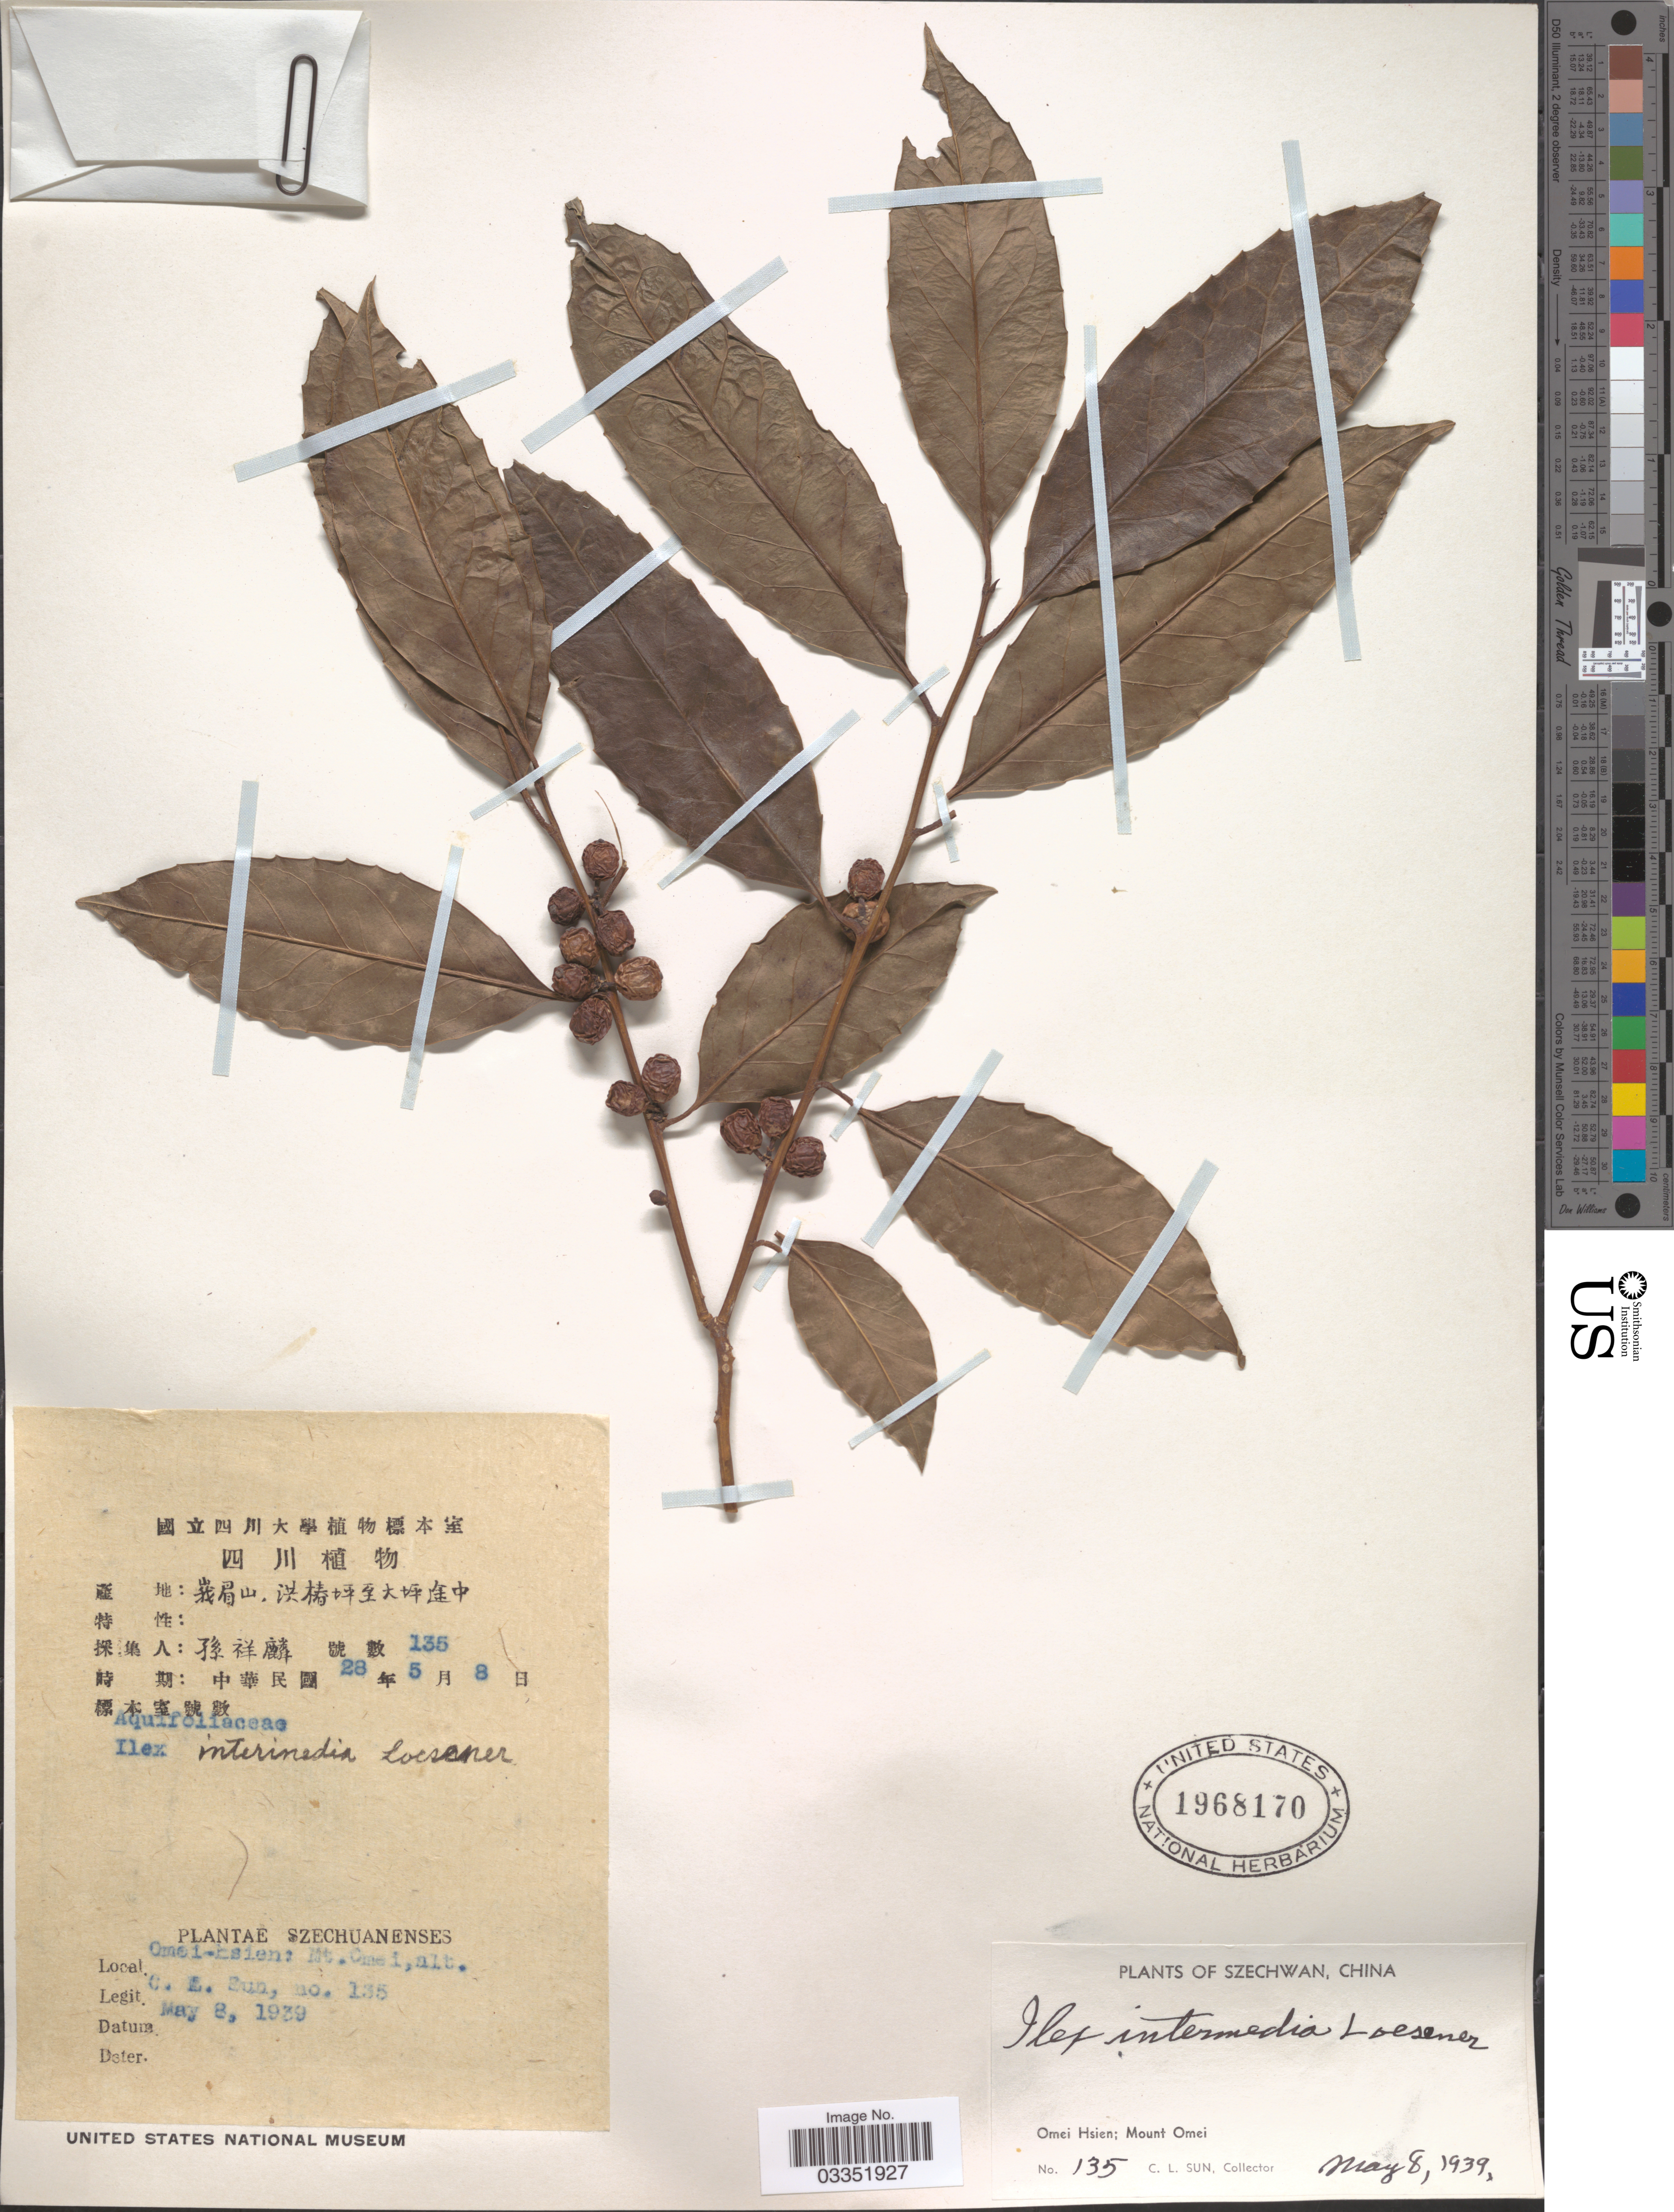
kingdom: Plantae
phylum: Tracheophyta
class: Magnoliopsida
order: Aquifoliales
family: Aquifoliaceae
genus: Ilex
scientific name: Ilex intermedia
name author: Loes.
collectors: C. Sun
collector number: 135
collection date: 1939-05-08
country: China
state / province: Sichuan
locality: Omei Hsien; Mount Omei.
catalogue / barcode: US 1968170